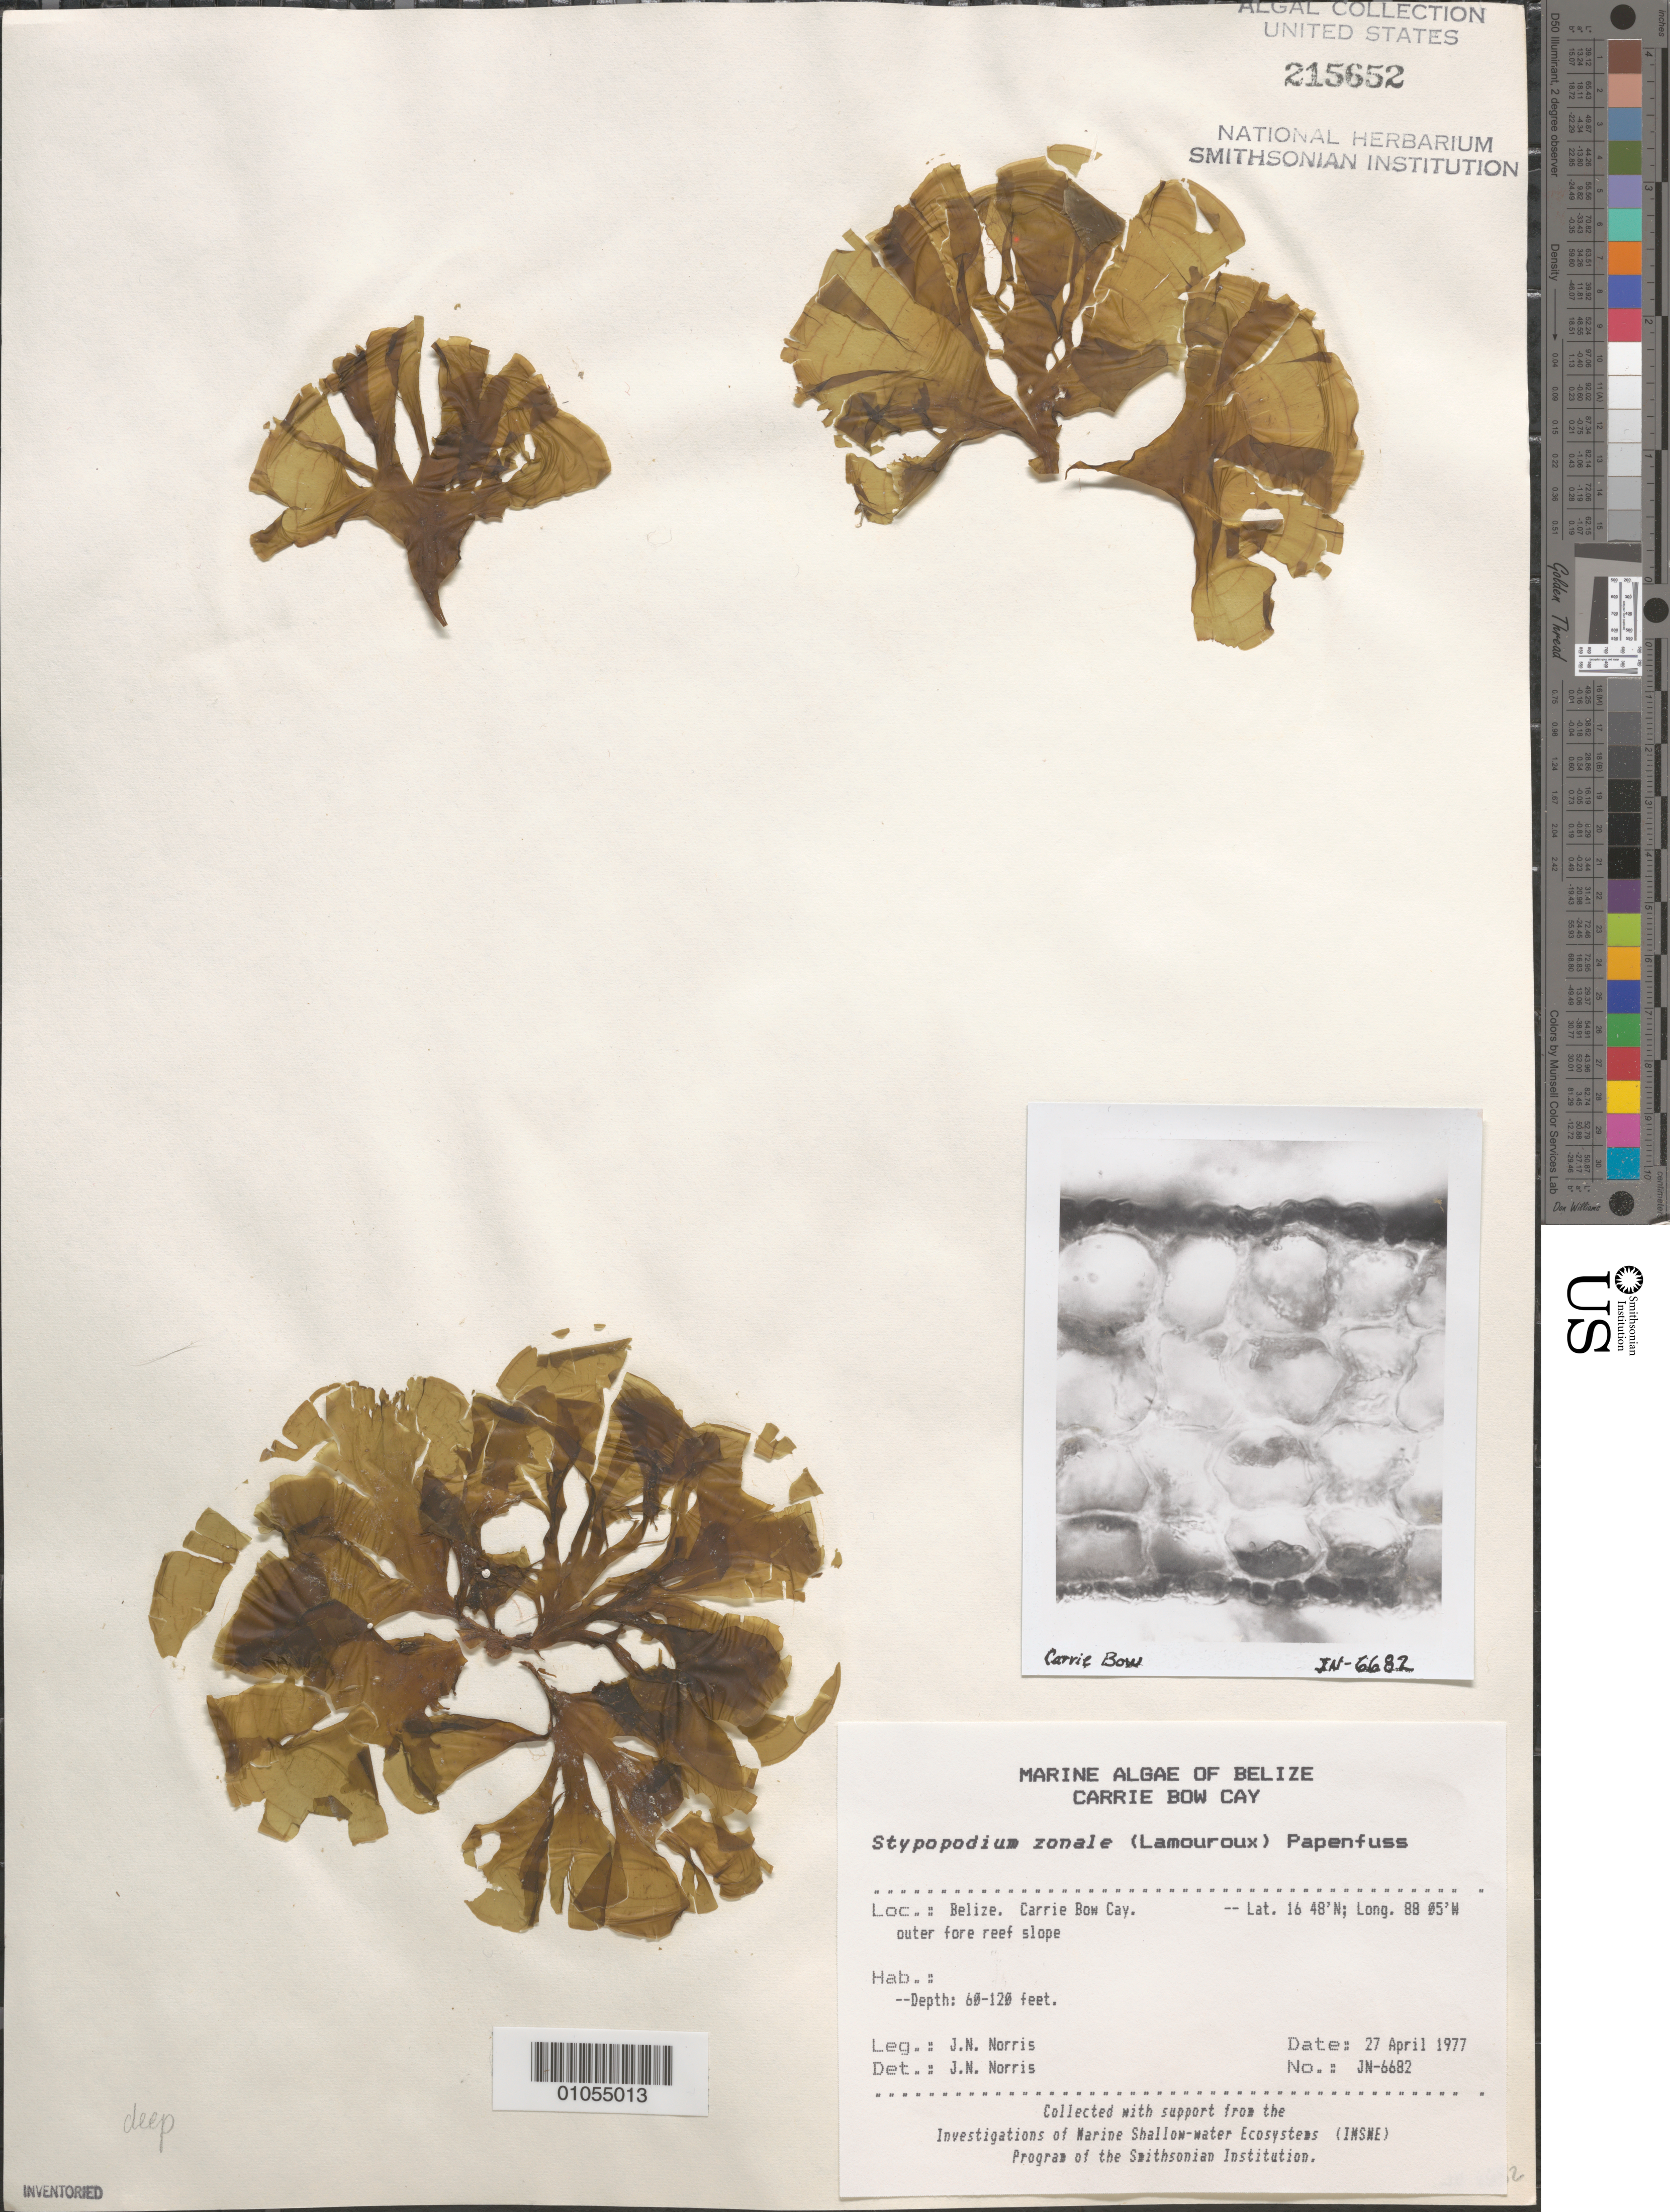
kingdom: Chromista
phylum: Ochrophyta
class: Phaeophyceae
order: Dictyotales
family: Dictyotaceae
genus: Stypopodium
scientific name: Stypopodium zonale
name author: (J.V.Lamouroux) Papenf.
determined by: Norris, James N.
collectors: J. N. Norris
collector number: JN-6682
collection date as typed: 27 Apr 1977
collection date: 1977-04-27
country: Belize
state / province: Stann Creek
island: Carrie Bow Cay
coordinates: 16 48'N, 88 05'W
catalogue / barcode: US 215652